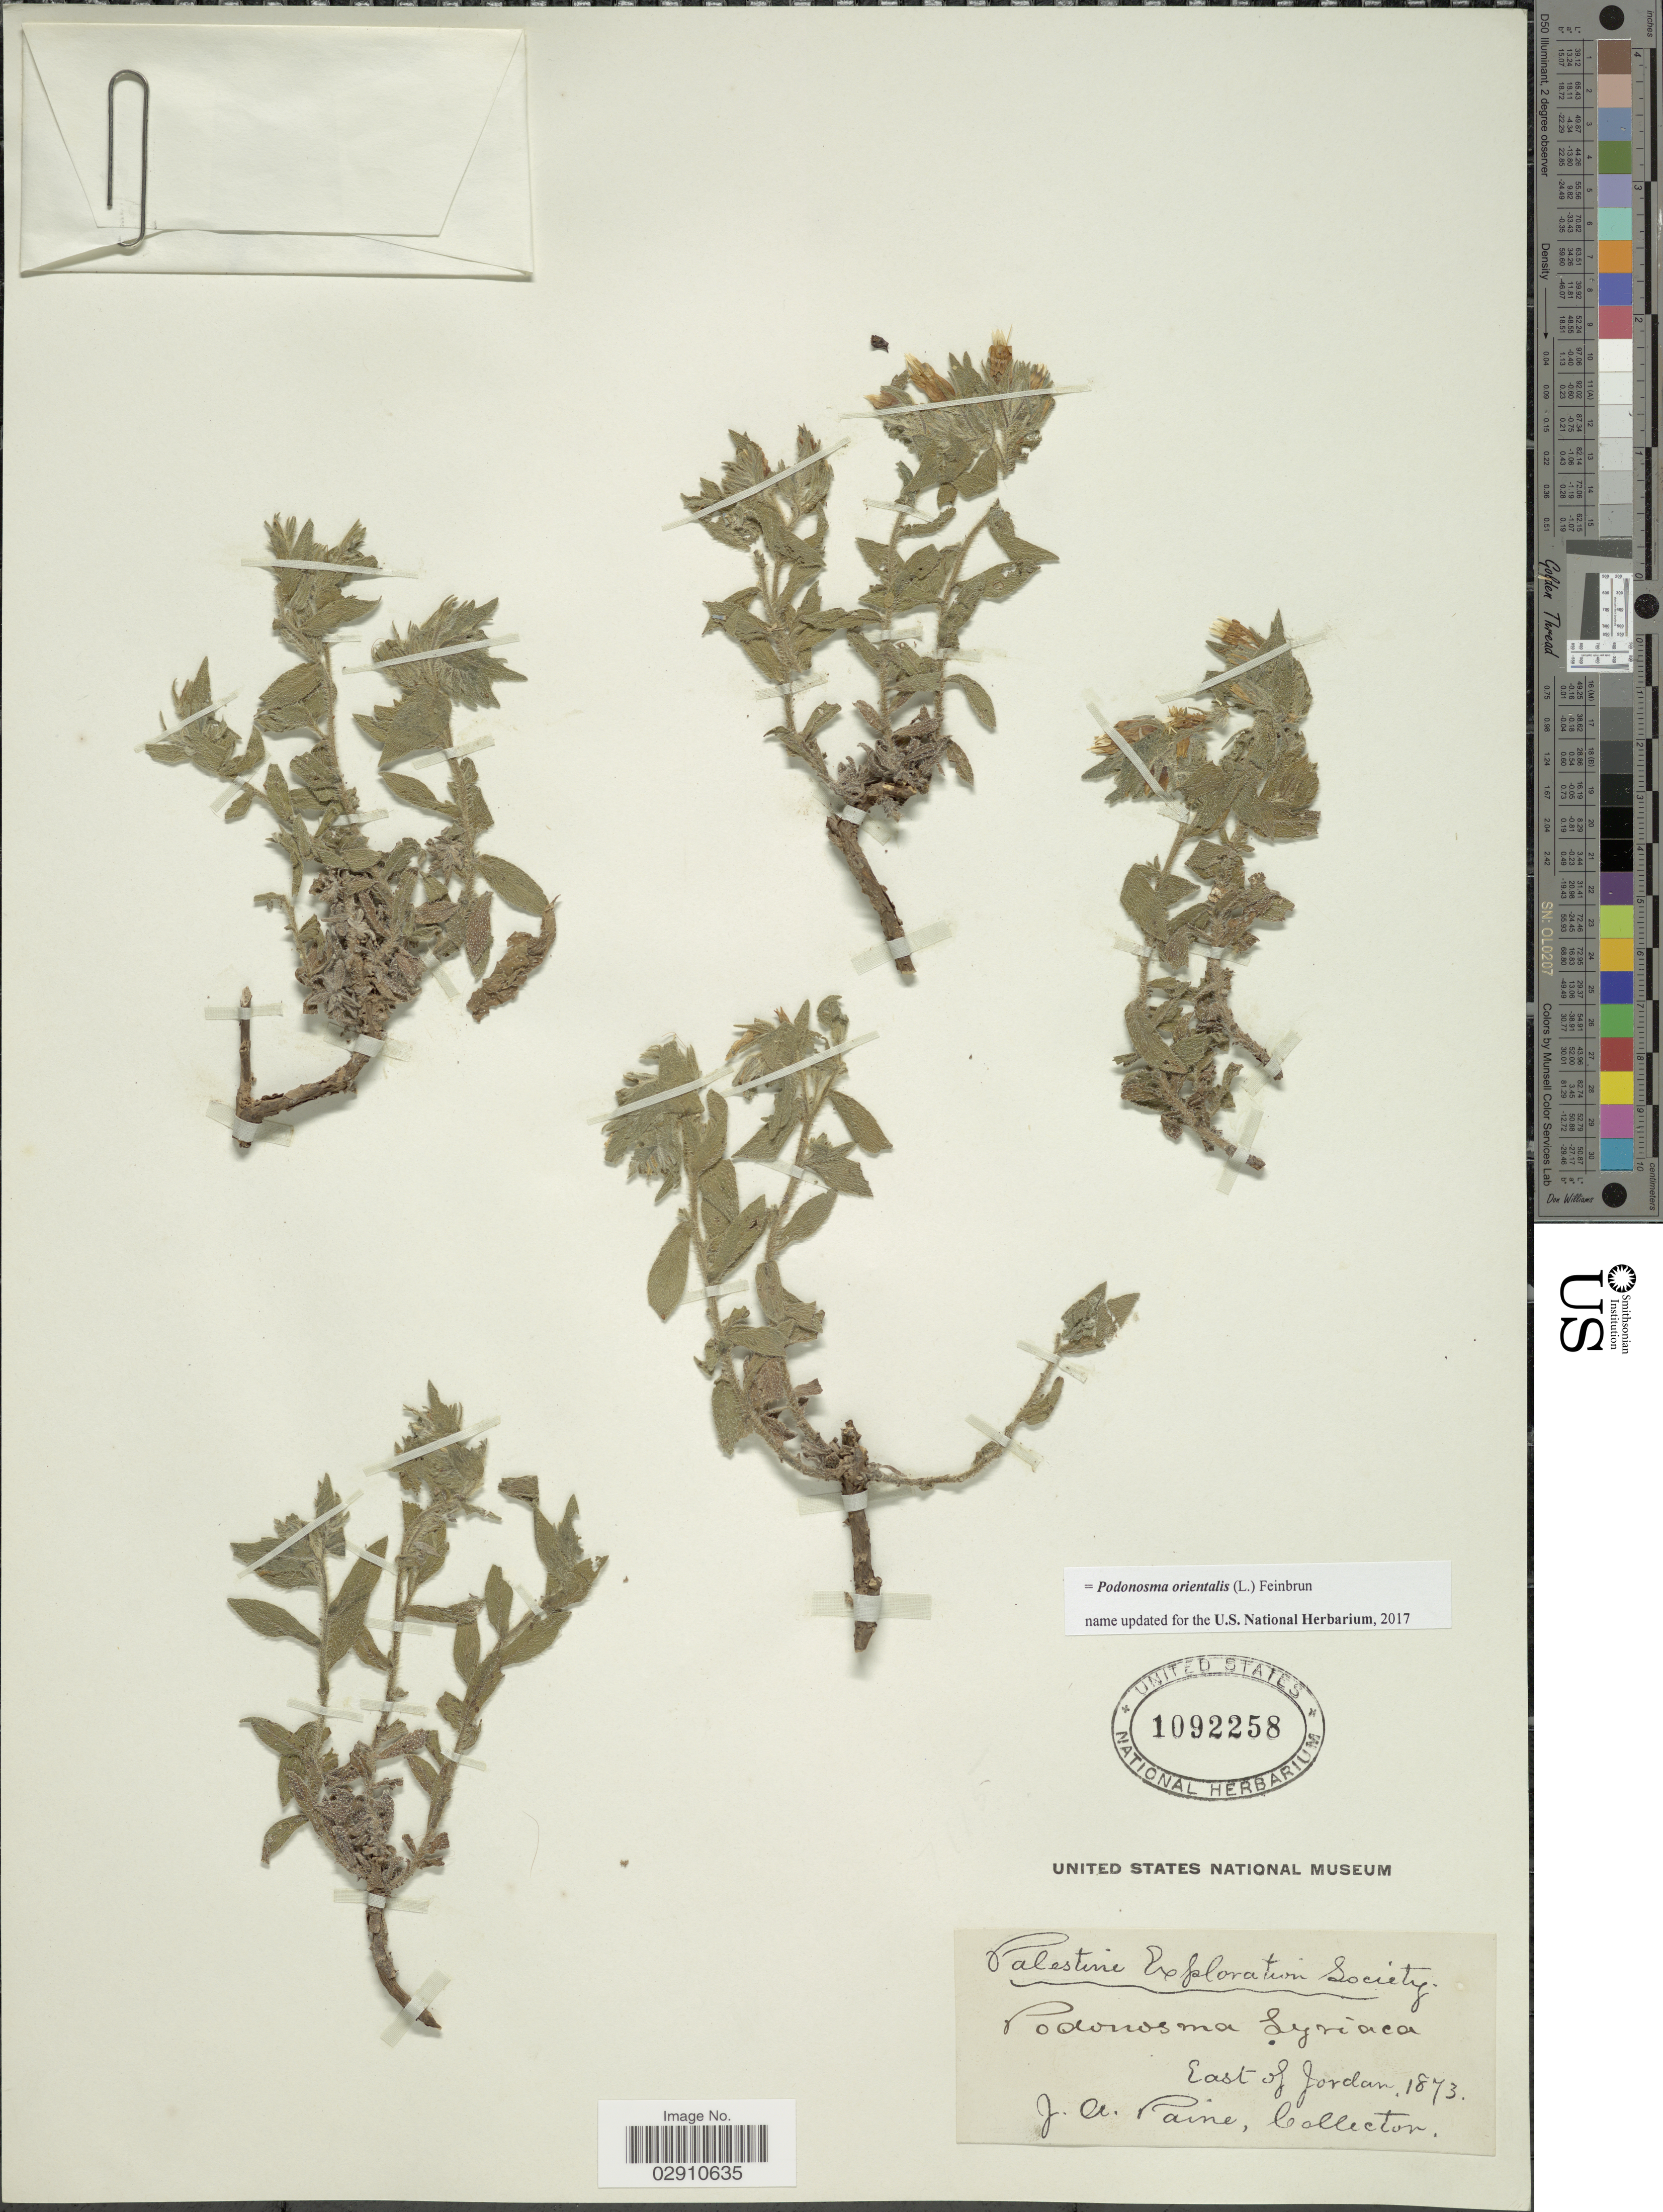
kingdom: Plantae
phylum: Tracheophyta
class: Magnoliopsida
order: Boraginales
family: Boraginaceae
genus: Podonosma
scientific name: Podonosma orientalis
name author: (L.) Feinbrun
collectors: J. A. Paine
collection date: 1873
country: Jordan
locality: East of Jordan.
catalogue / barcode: US 1092258